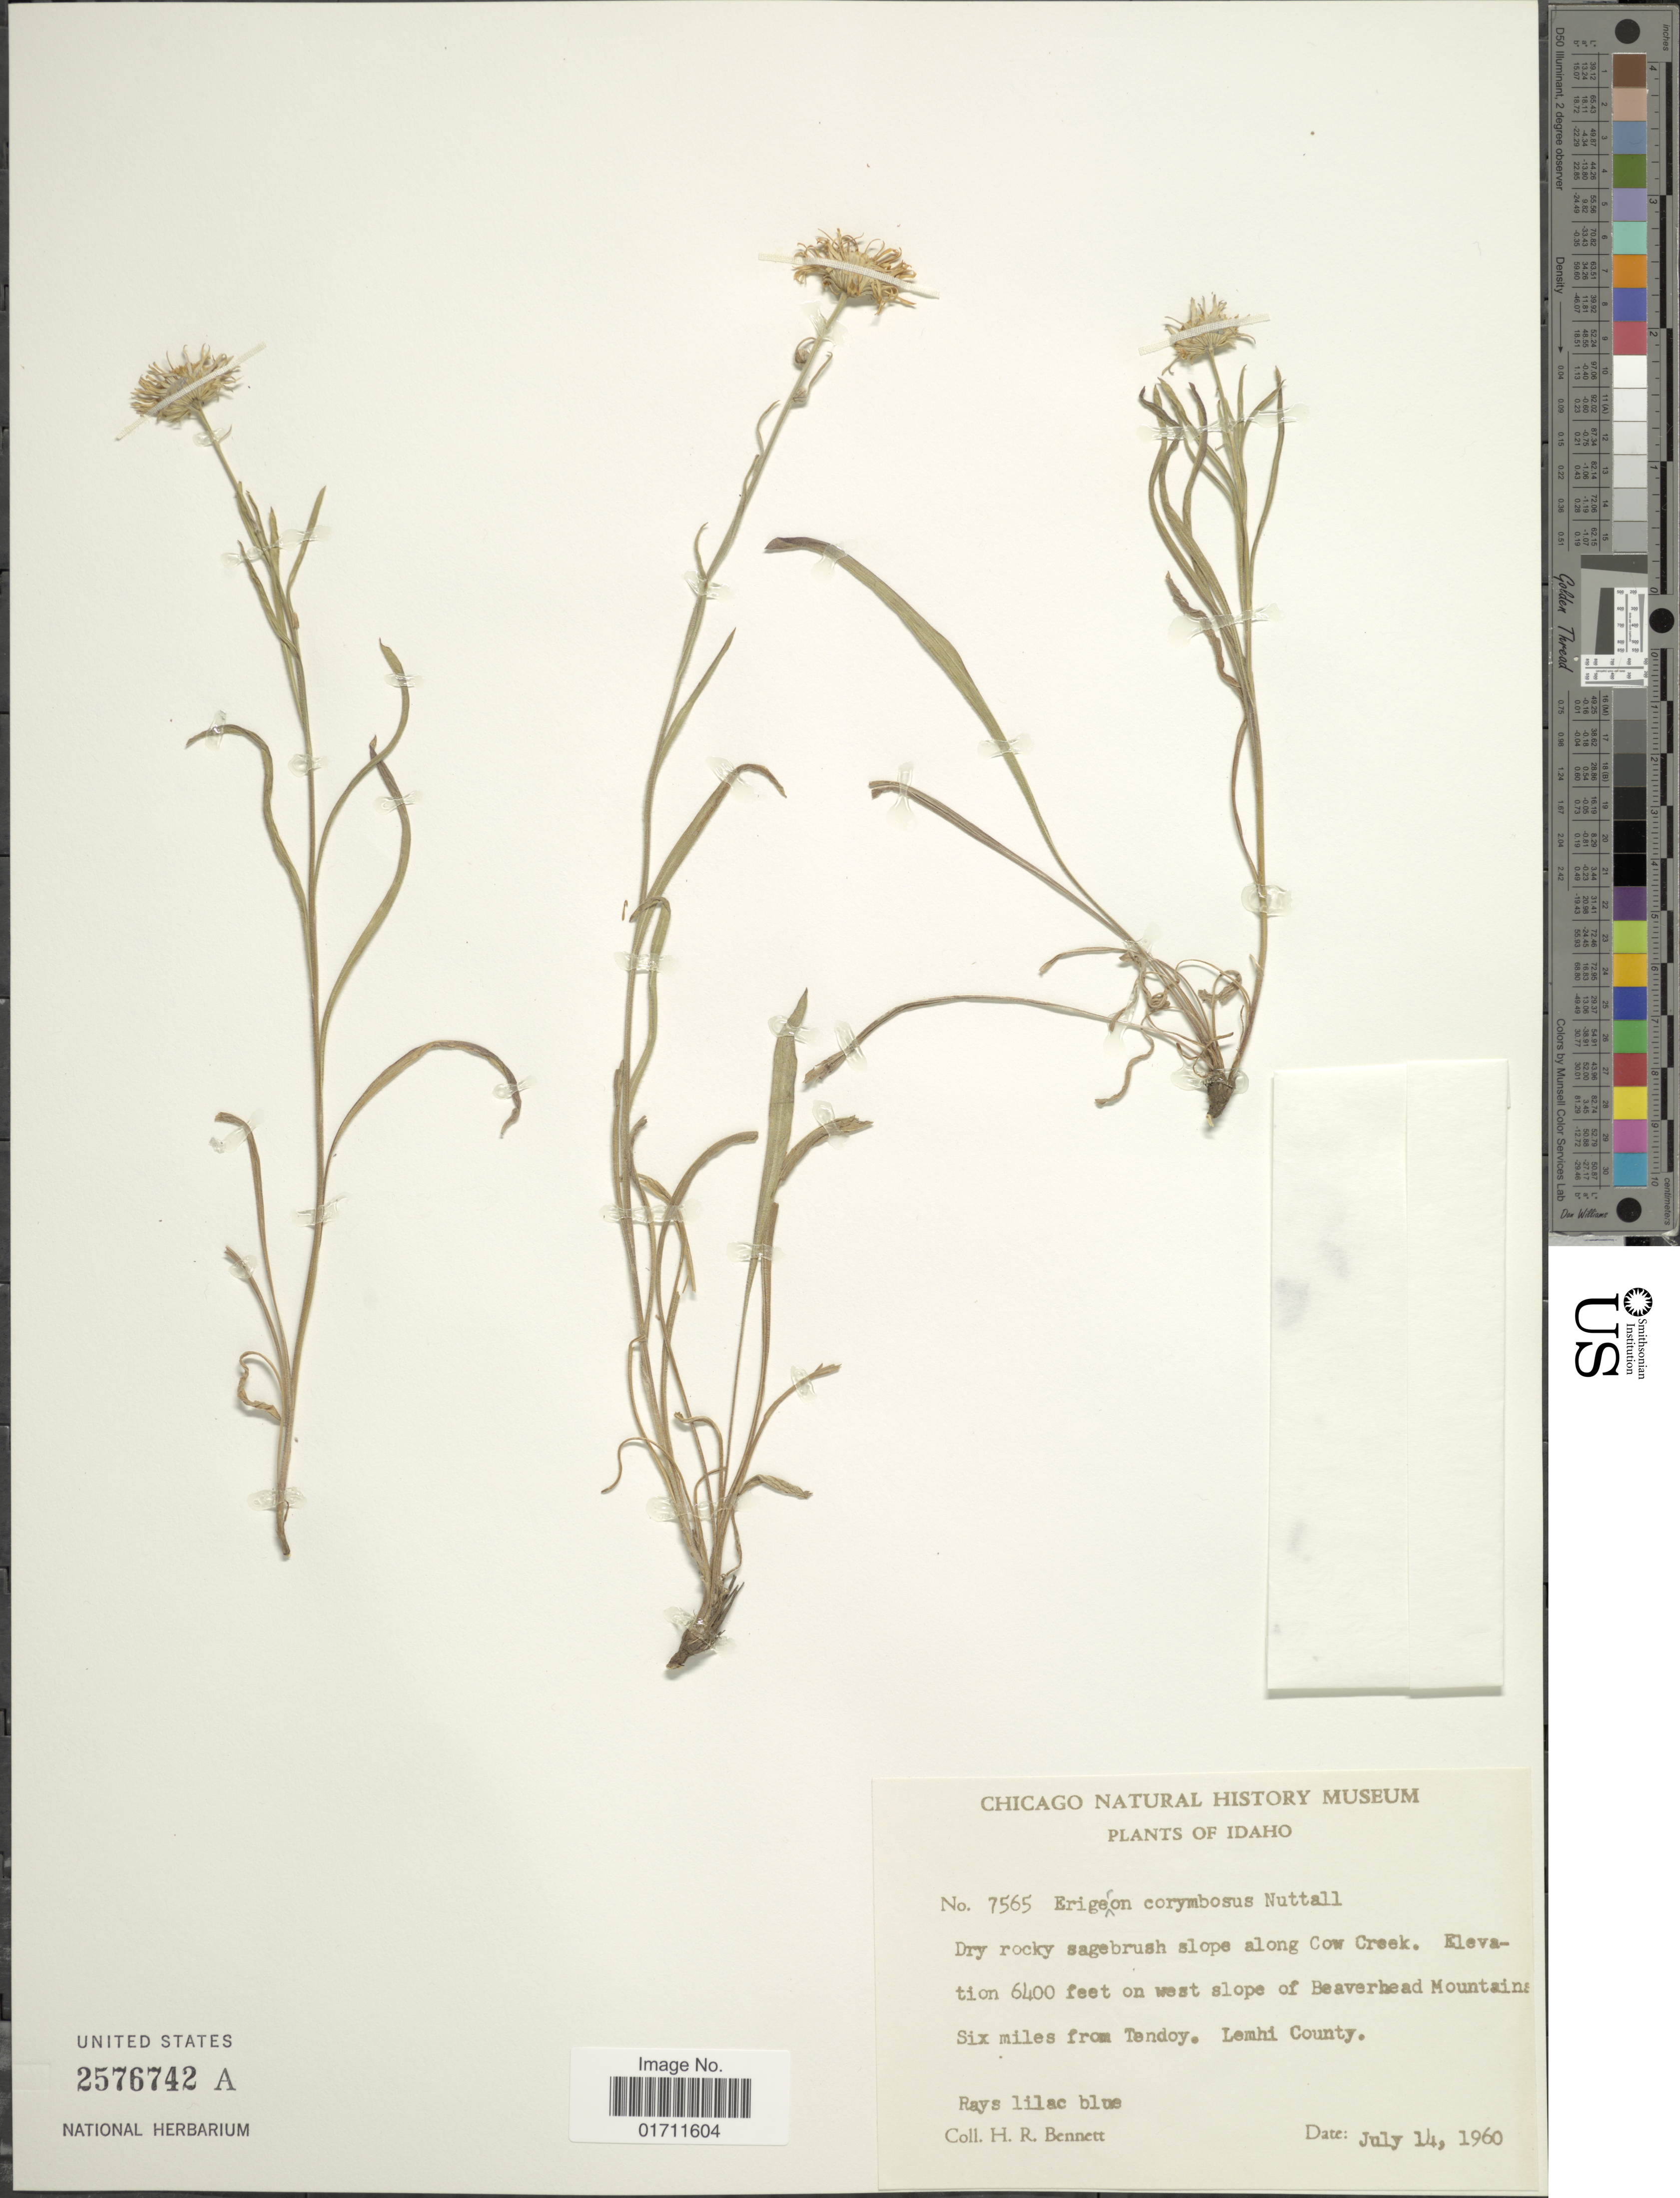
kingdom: Plantae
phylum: Tracheophyta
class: Magnoliopsida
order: Asterales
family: Asteraceae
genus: Erigeron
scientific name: Erigeron corymbosus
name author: Nutt.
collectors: H. R. Bennett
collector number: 7565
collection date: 1960-07-14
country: United States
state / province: Idaho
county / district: Lemhi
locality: Dry rocky sagebrush slope along Cow Creek. on west slope of Beaverhead Mountains. Six miles from Tendoy. lemhi County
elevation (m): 1951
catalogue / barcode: US 2576742A